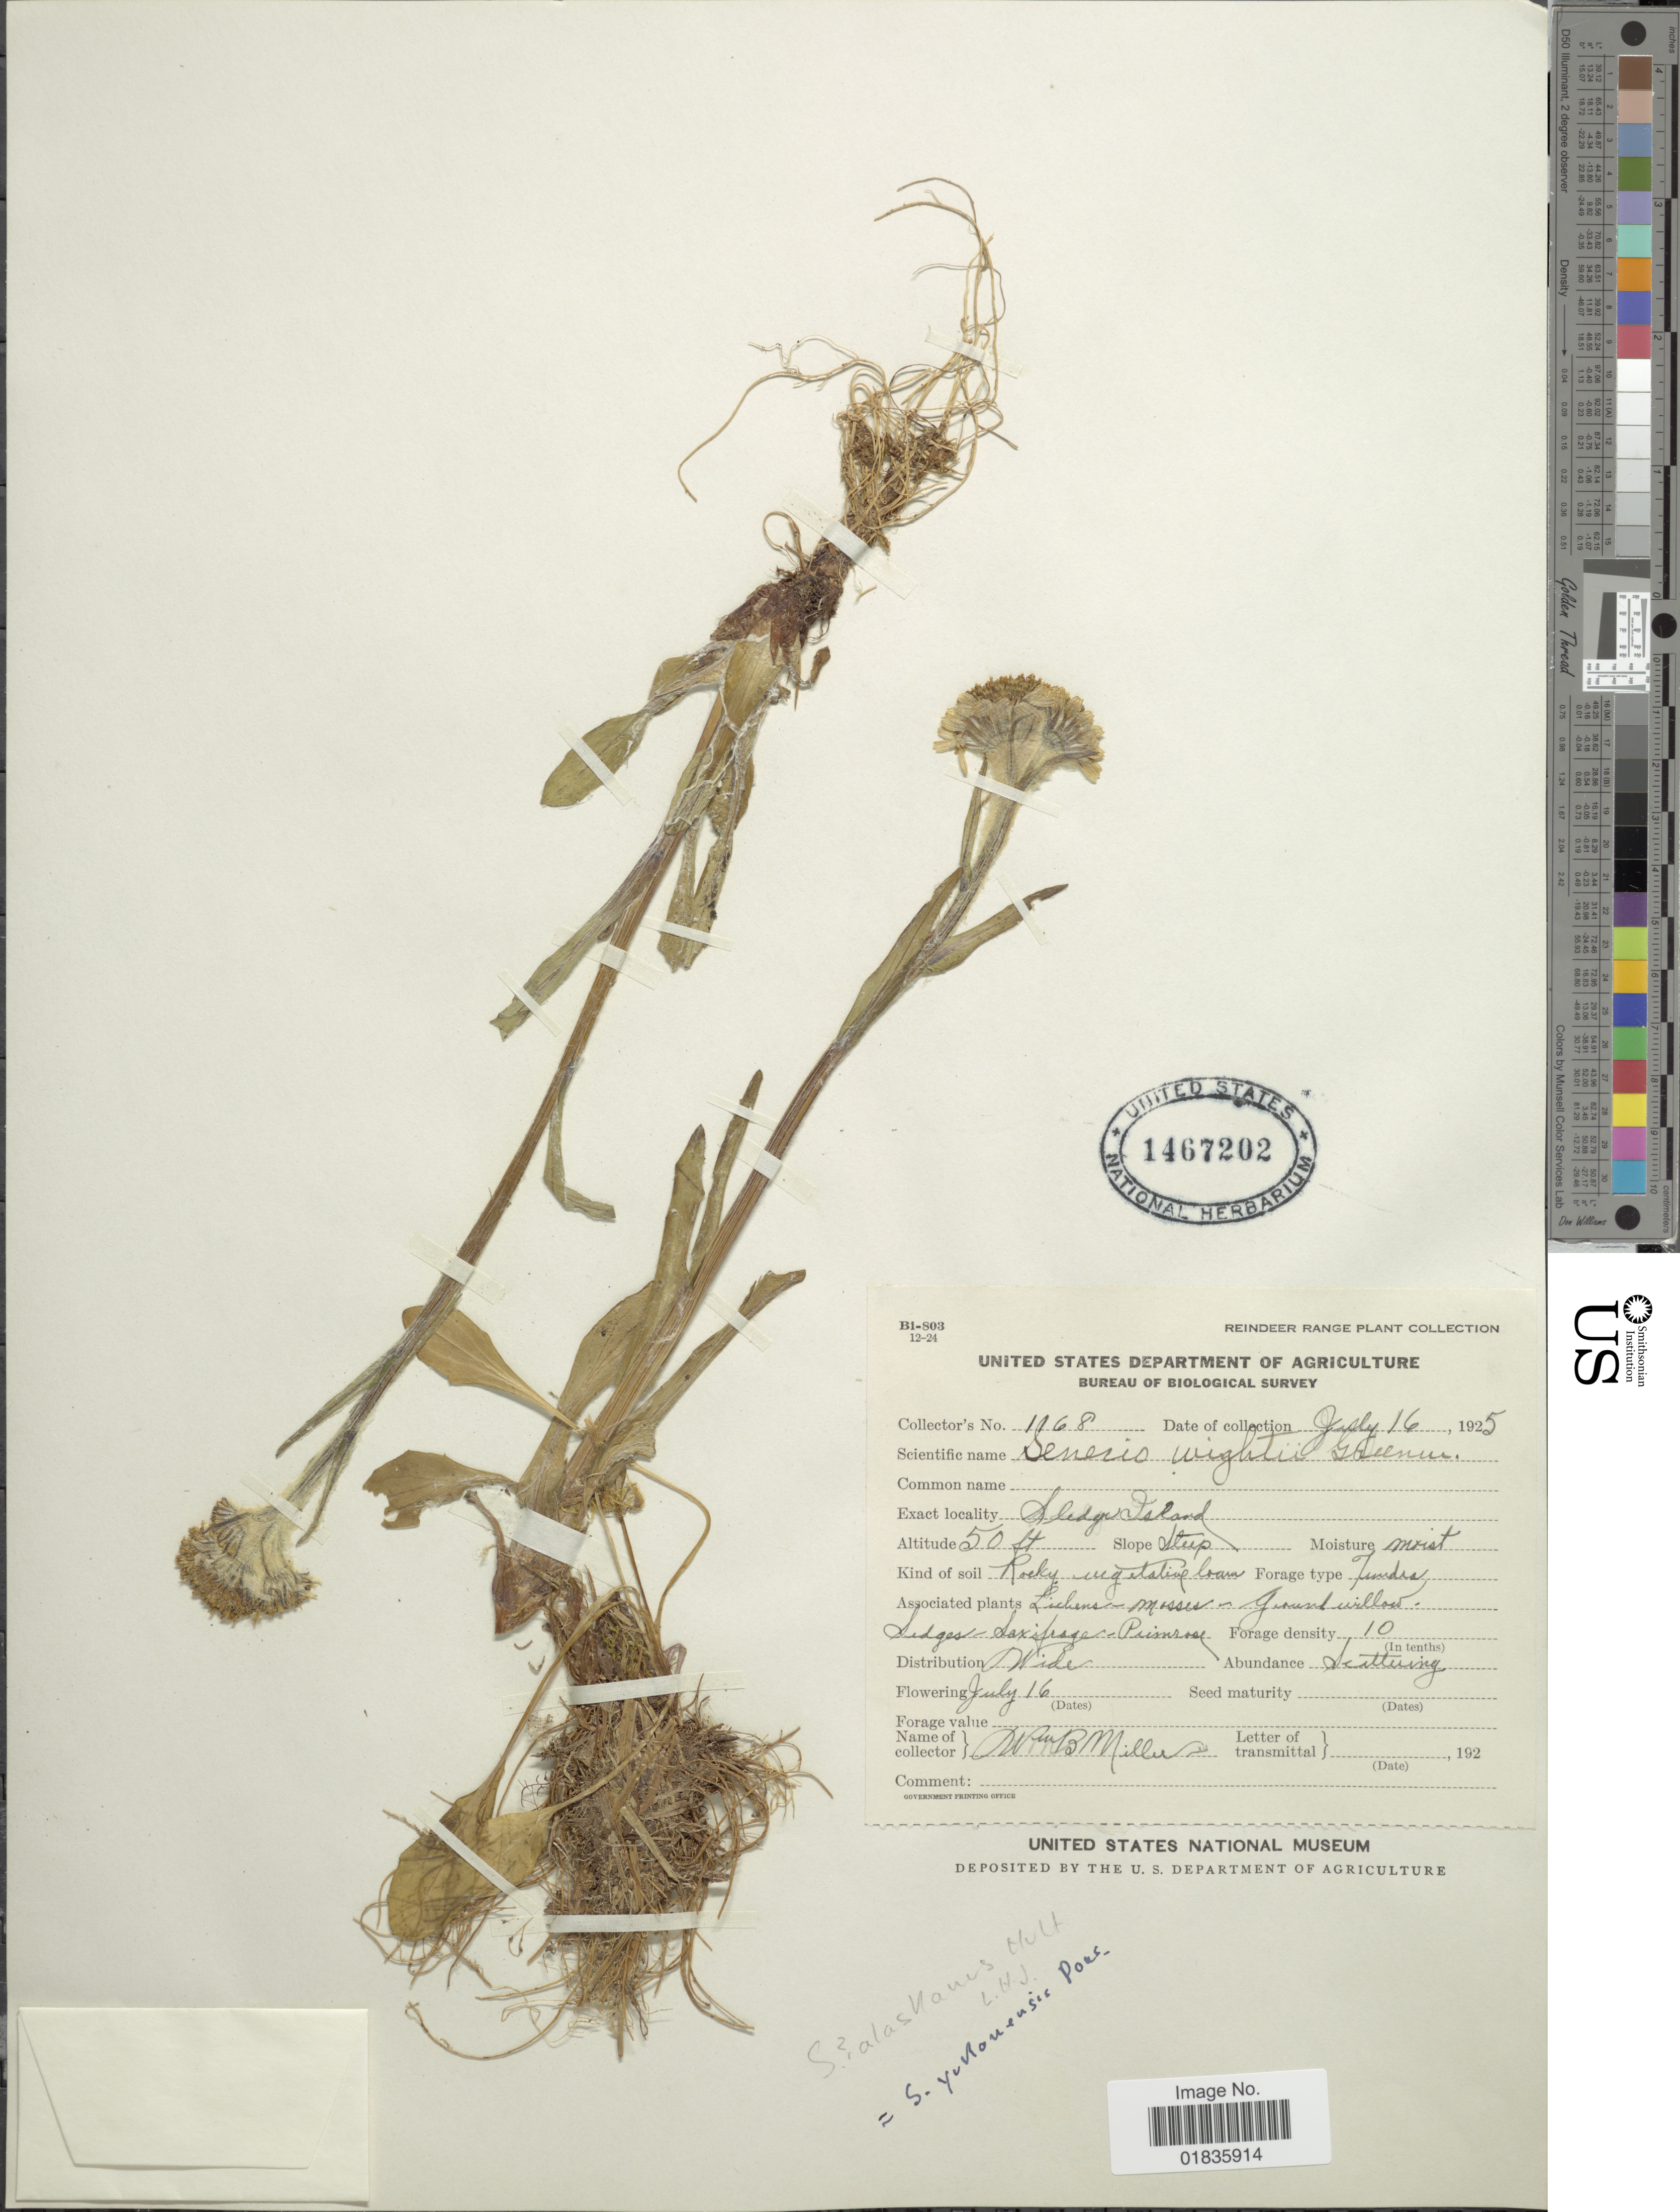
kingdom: Plantae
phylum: Tracheophyta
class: Magnoliopsida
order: Asterales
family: Asteraceae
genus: Tephroseris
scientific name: Tephroseris yukonensis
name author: (A.E. Porsild) Holub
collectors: W. Miller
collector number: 1168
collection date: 1925-07-16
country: United States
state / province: Alaska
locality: Sledge Island, Rocky vegetating loam, tundra.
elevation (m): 15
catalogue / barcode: US 1467202